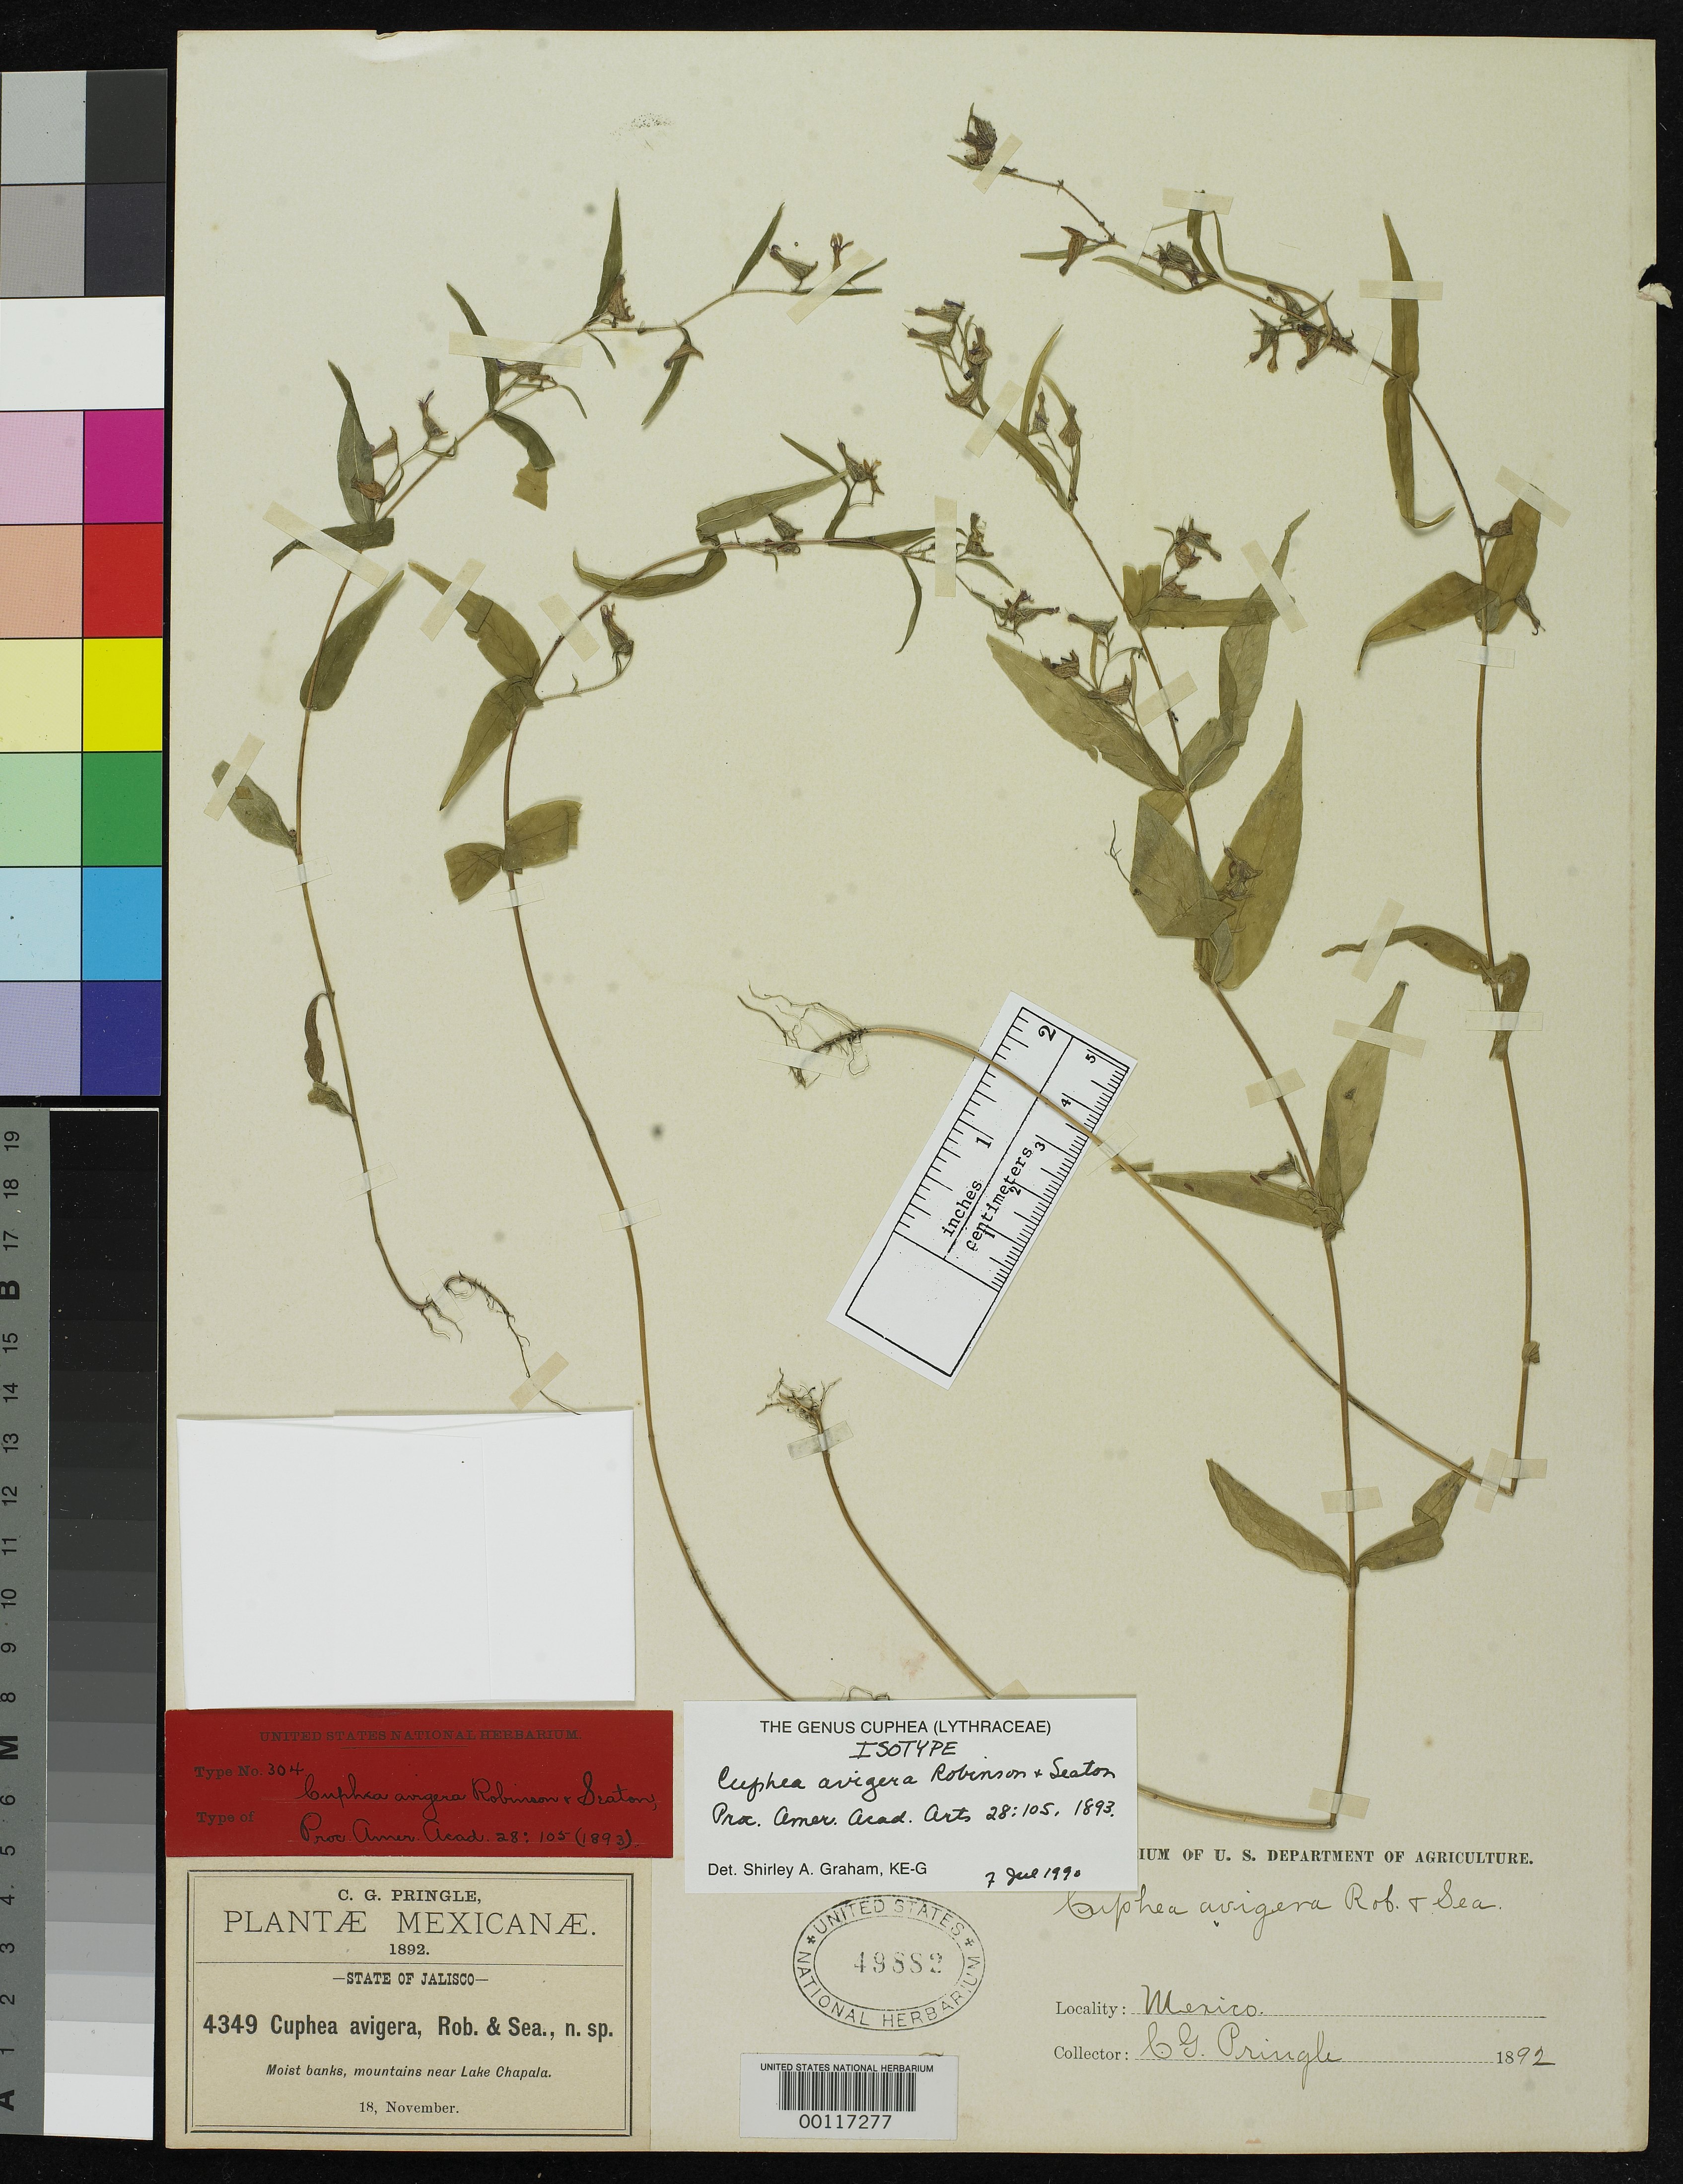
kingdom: Plantae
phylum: Tracheophyta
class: Magnoliopsida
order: Myrtales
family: Lythraceae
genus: Cuphea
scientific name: Cuphea avigera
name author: B.L. Rob. & Seaton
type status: Isotype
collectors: C. G. Pringle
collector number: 4349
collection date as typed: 18 Nov 1892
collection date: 1892-11-18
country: Mexico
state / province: Jalisco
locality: Mountains near Lake Chapala.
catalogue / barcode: US 49882